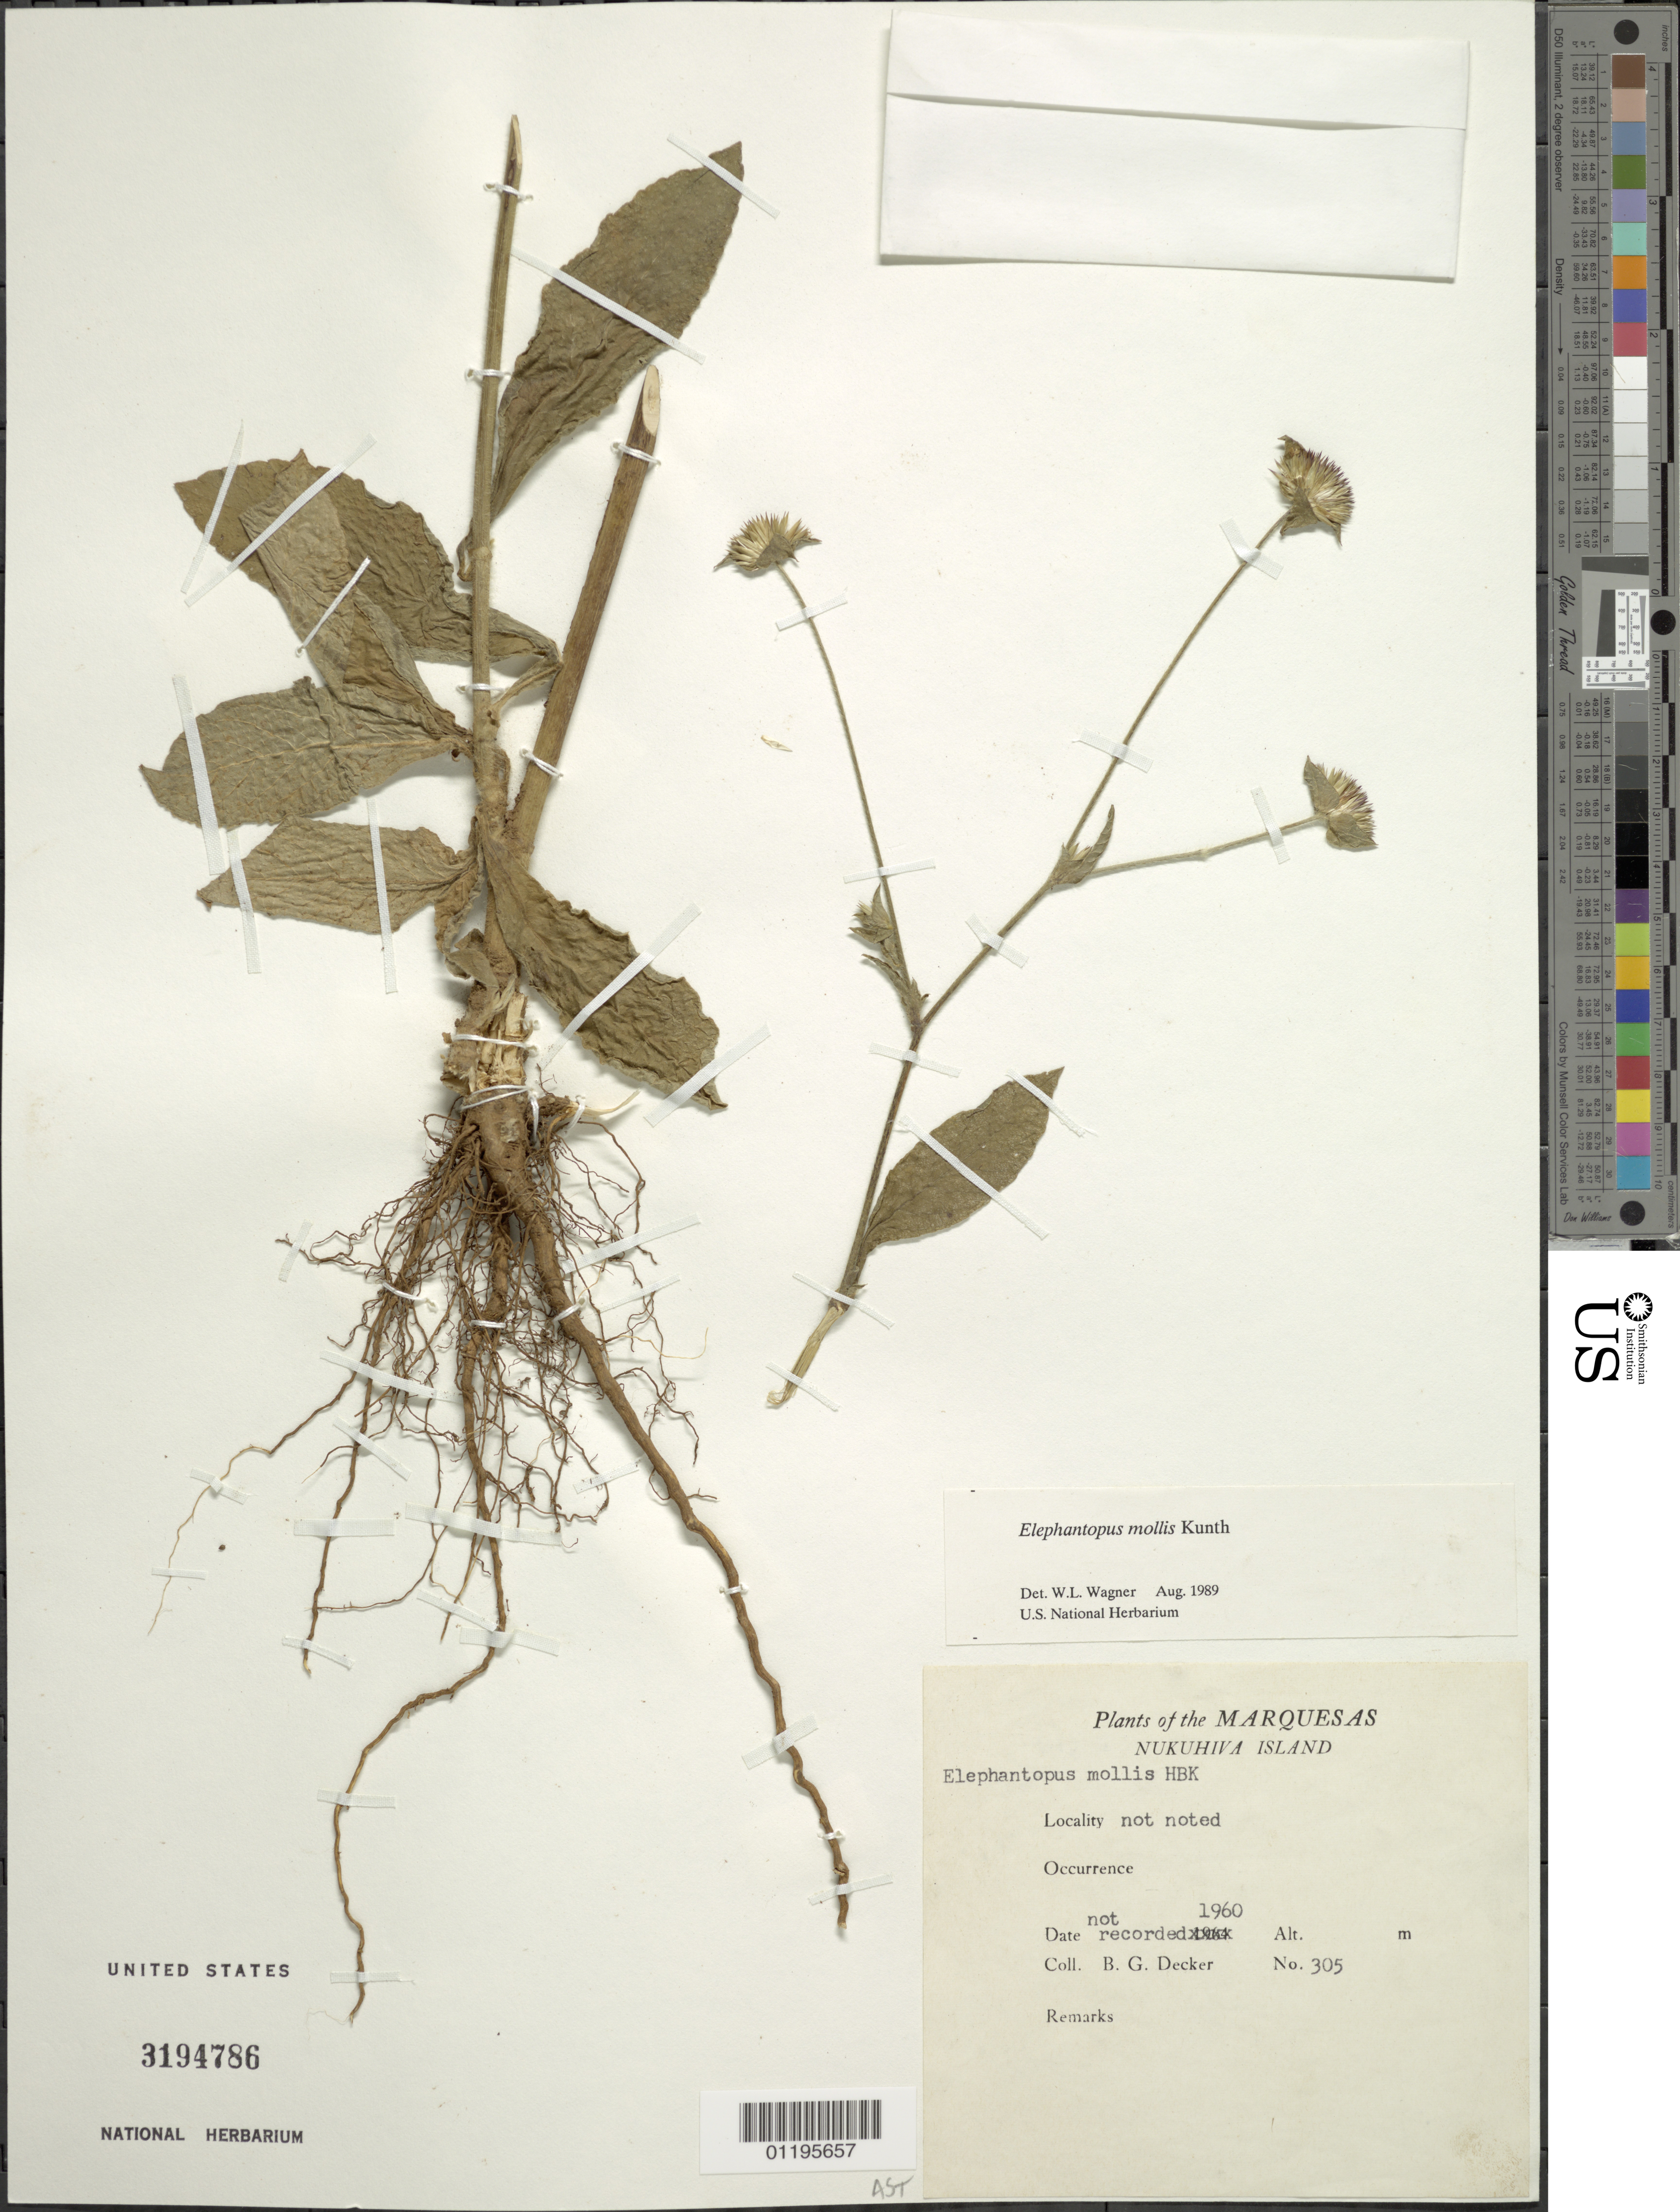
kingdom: Plantae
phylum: Tracheophyta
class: Magnoliopsida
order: Asterales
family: Asteraceae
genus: Elephantopus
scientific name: Elephantopus mollis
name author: Kunth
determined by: Wagner, W. L., (BOT), Smithsonian Institution - National Museum of Natural History (UNITED STATES)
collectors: B. G. Decker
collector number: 305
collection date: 1960-03-16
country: French Polynesia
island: Nuku Hiva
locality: s.l.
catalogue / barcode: US 3194786